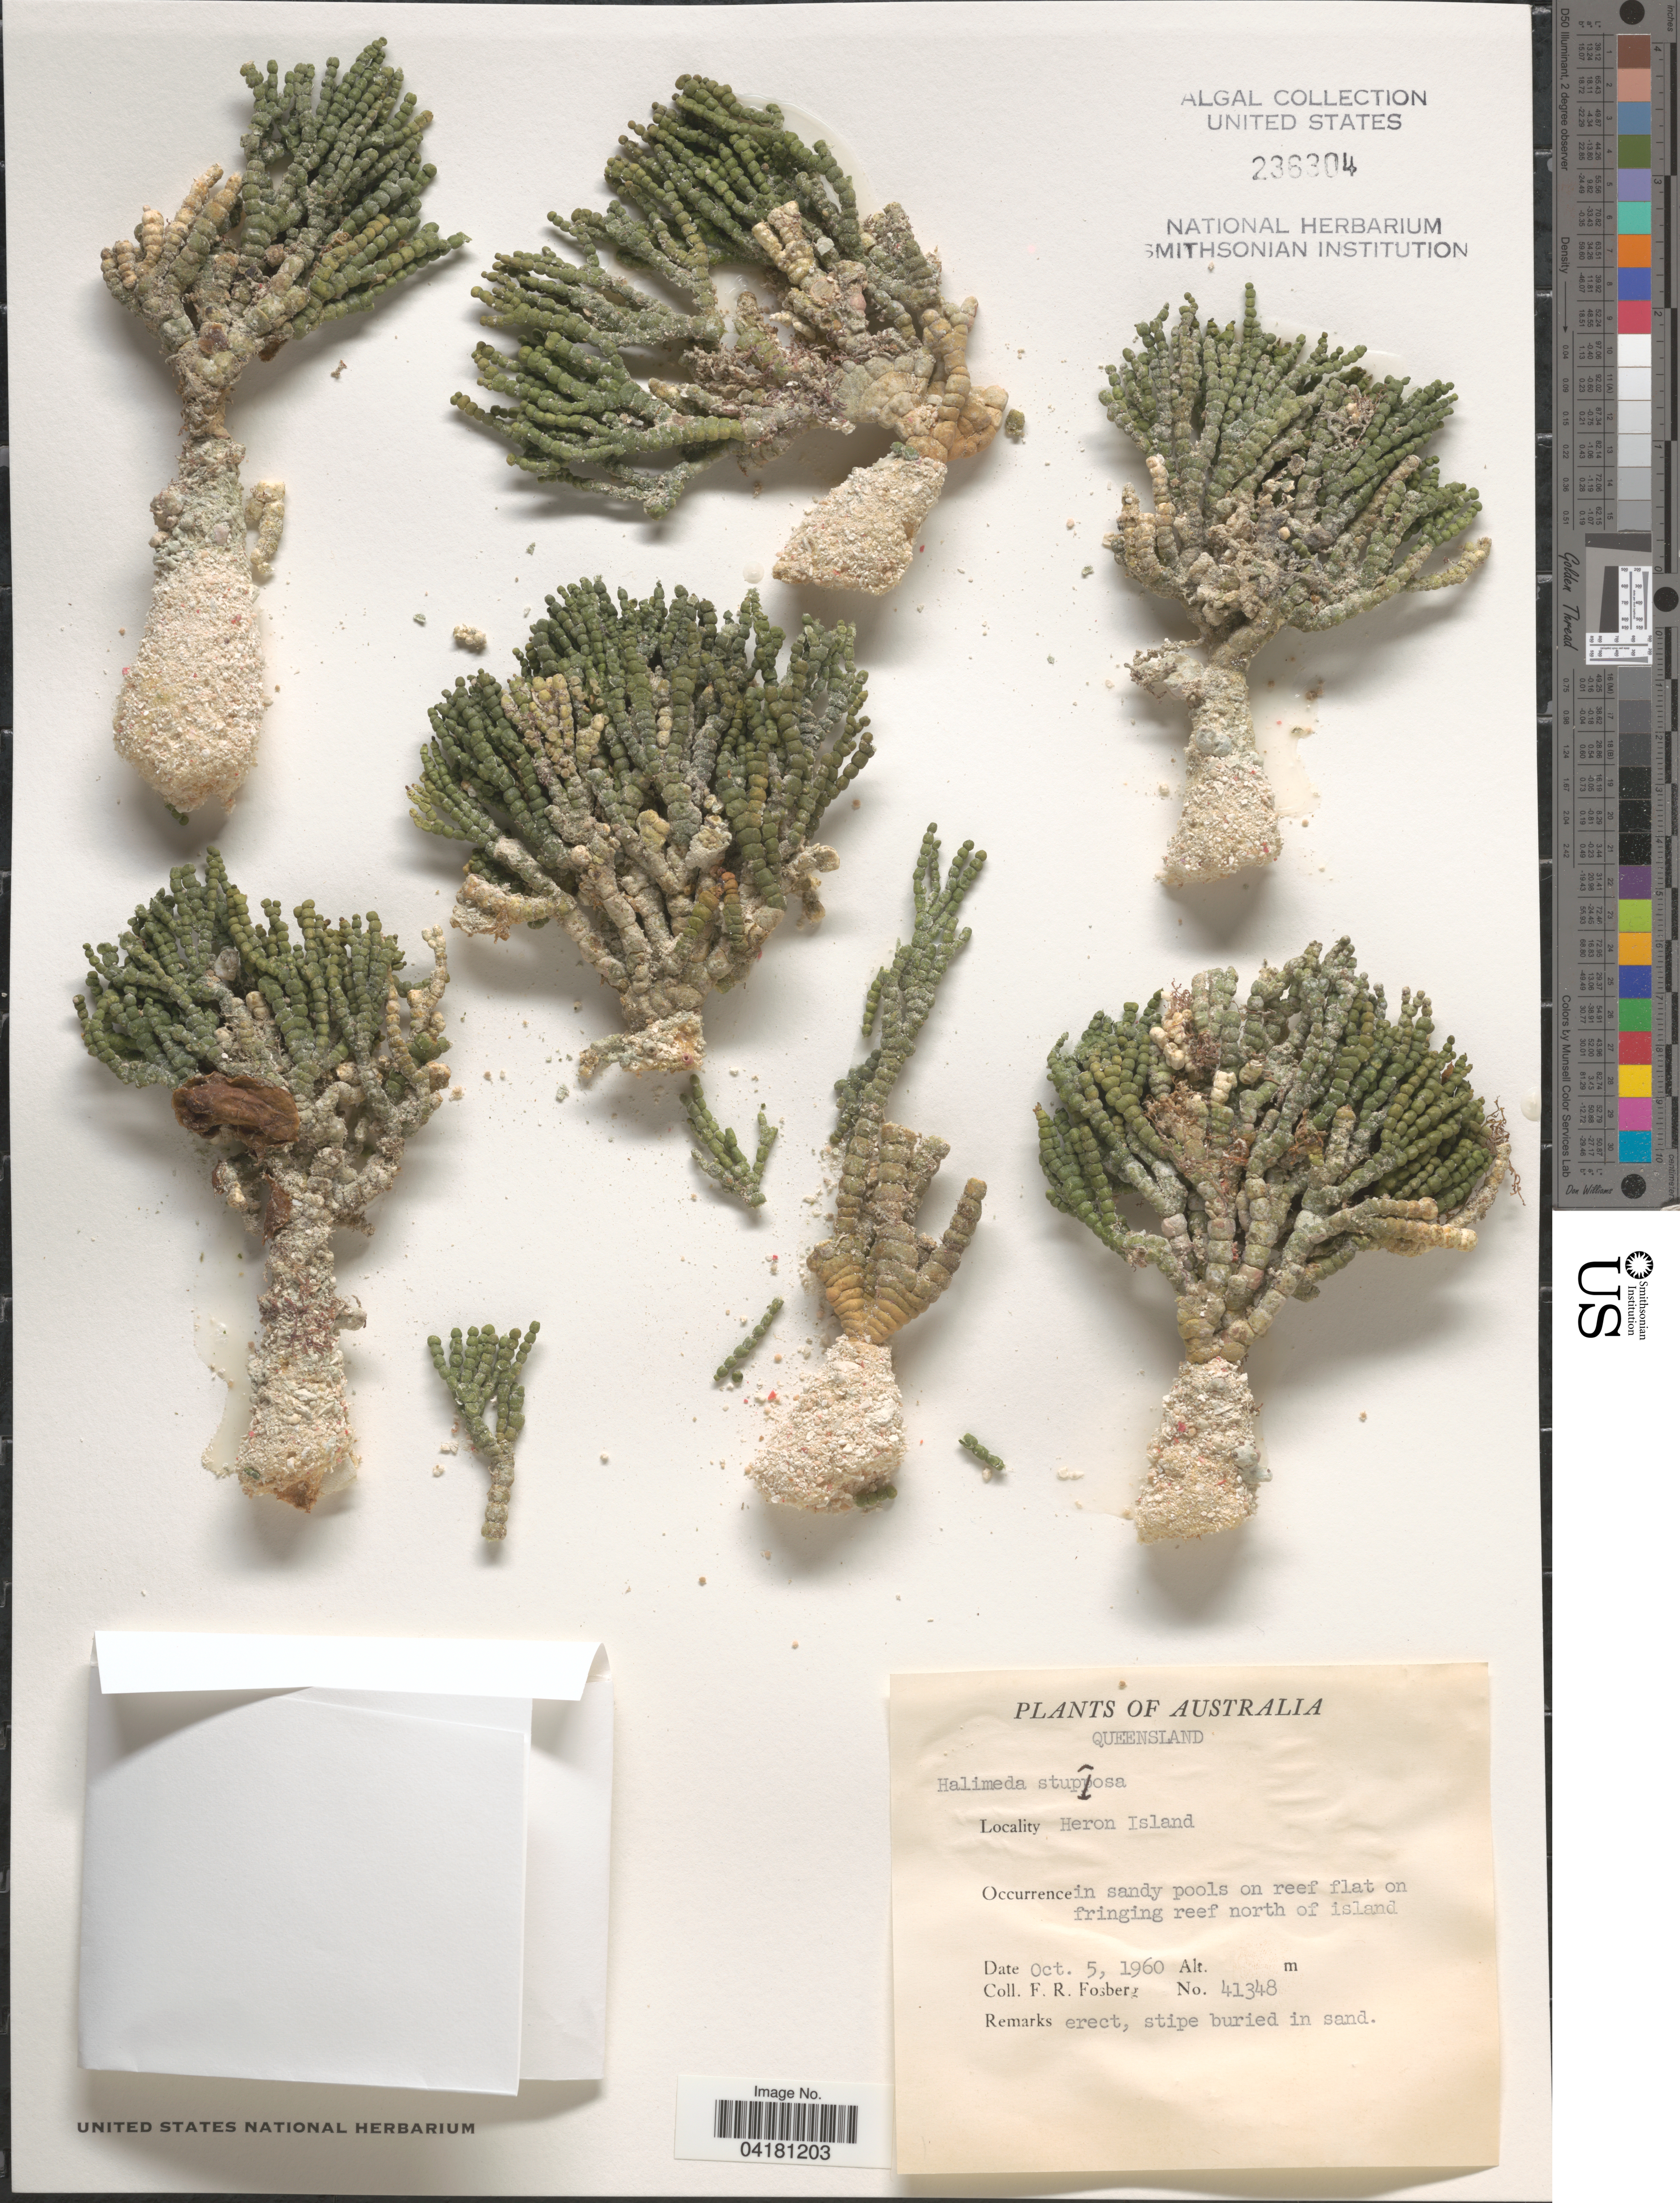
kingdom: Plantae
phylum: Chlorophyta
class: Ulvophyceae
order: Bryopsidales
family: Halimedaceae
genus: Halimeda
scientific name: Halimeda stuposa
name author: W.R. Taylor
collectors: F. R. Fosberg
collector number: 41348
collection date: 1960-10-05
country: Australia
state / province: Queensland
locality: Heron Island. In sandy pools on reef flat on fringing reef north of island.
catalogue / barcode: US 236304